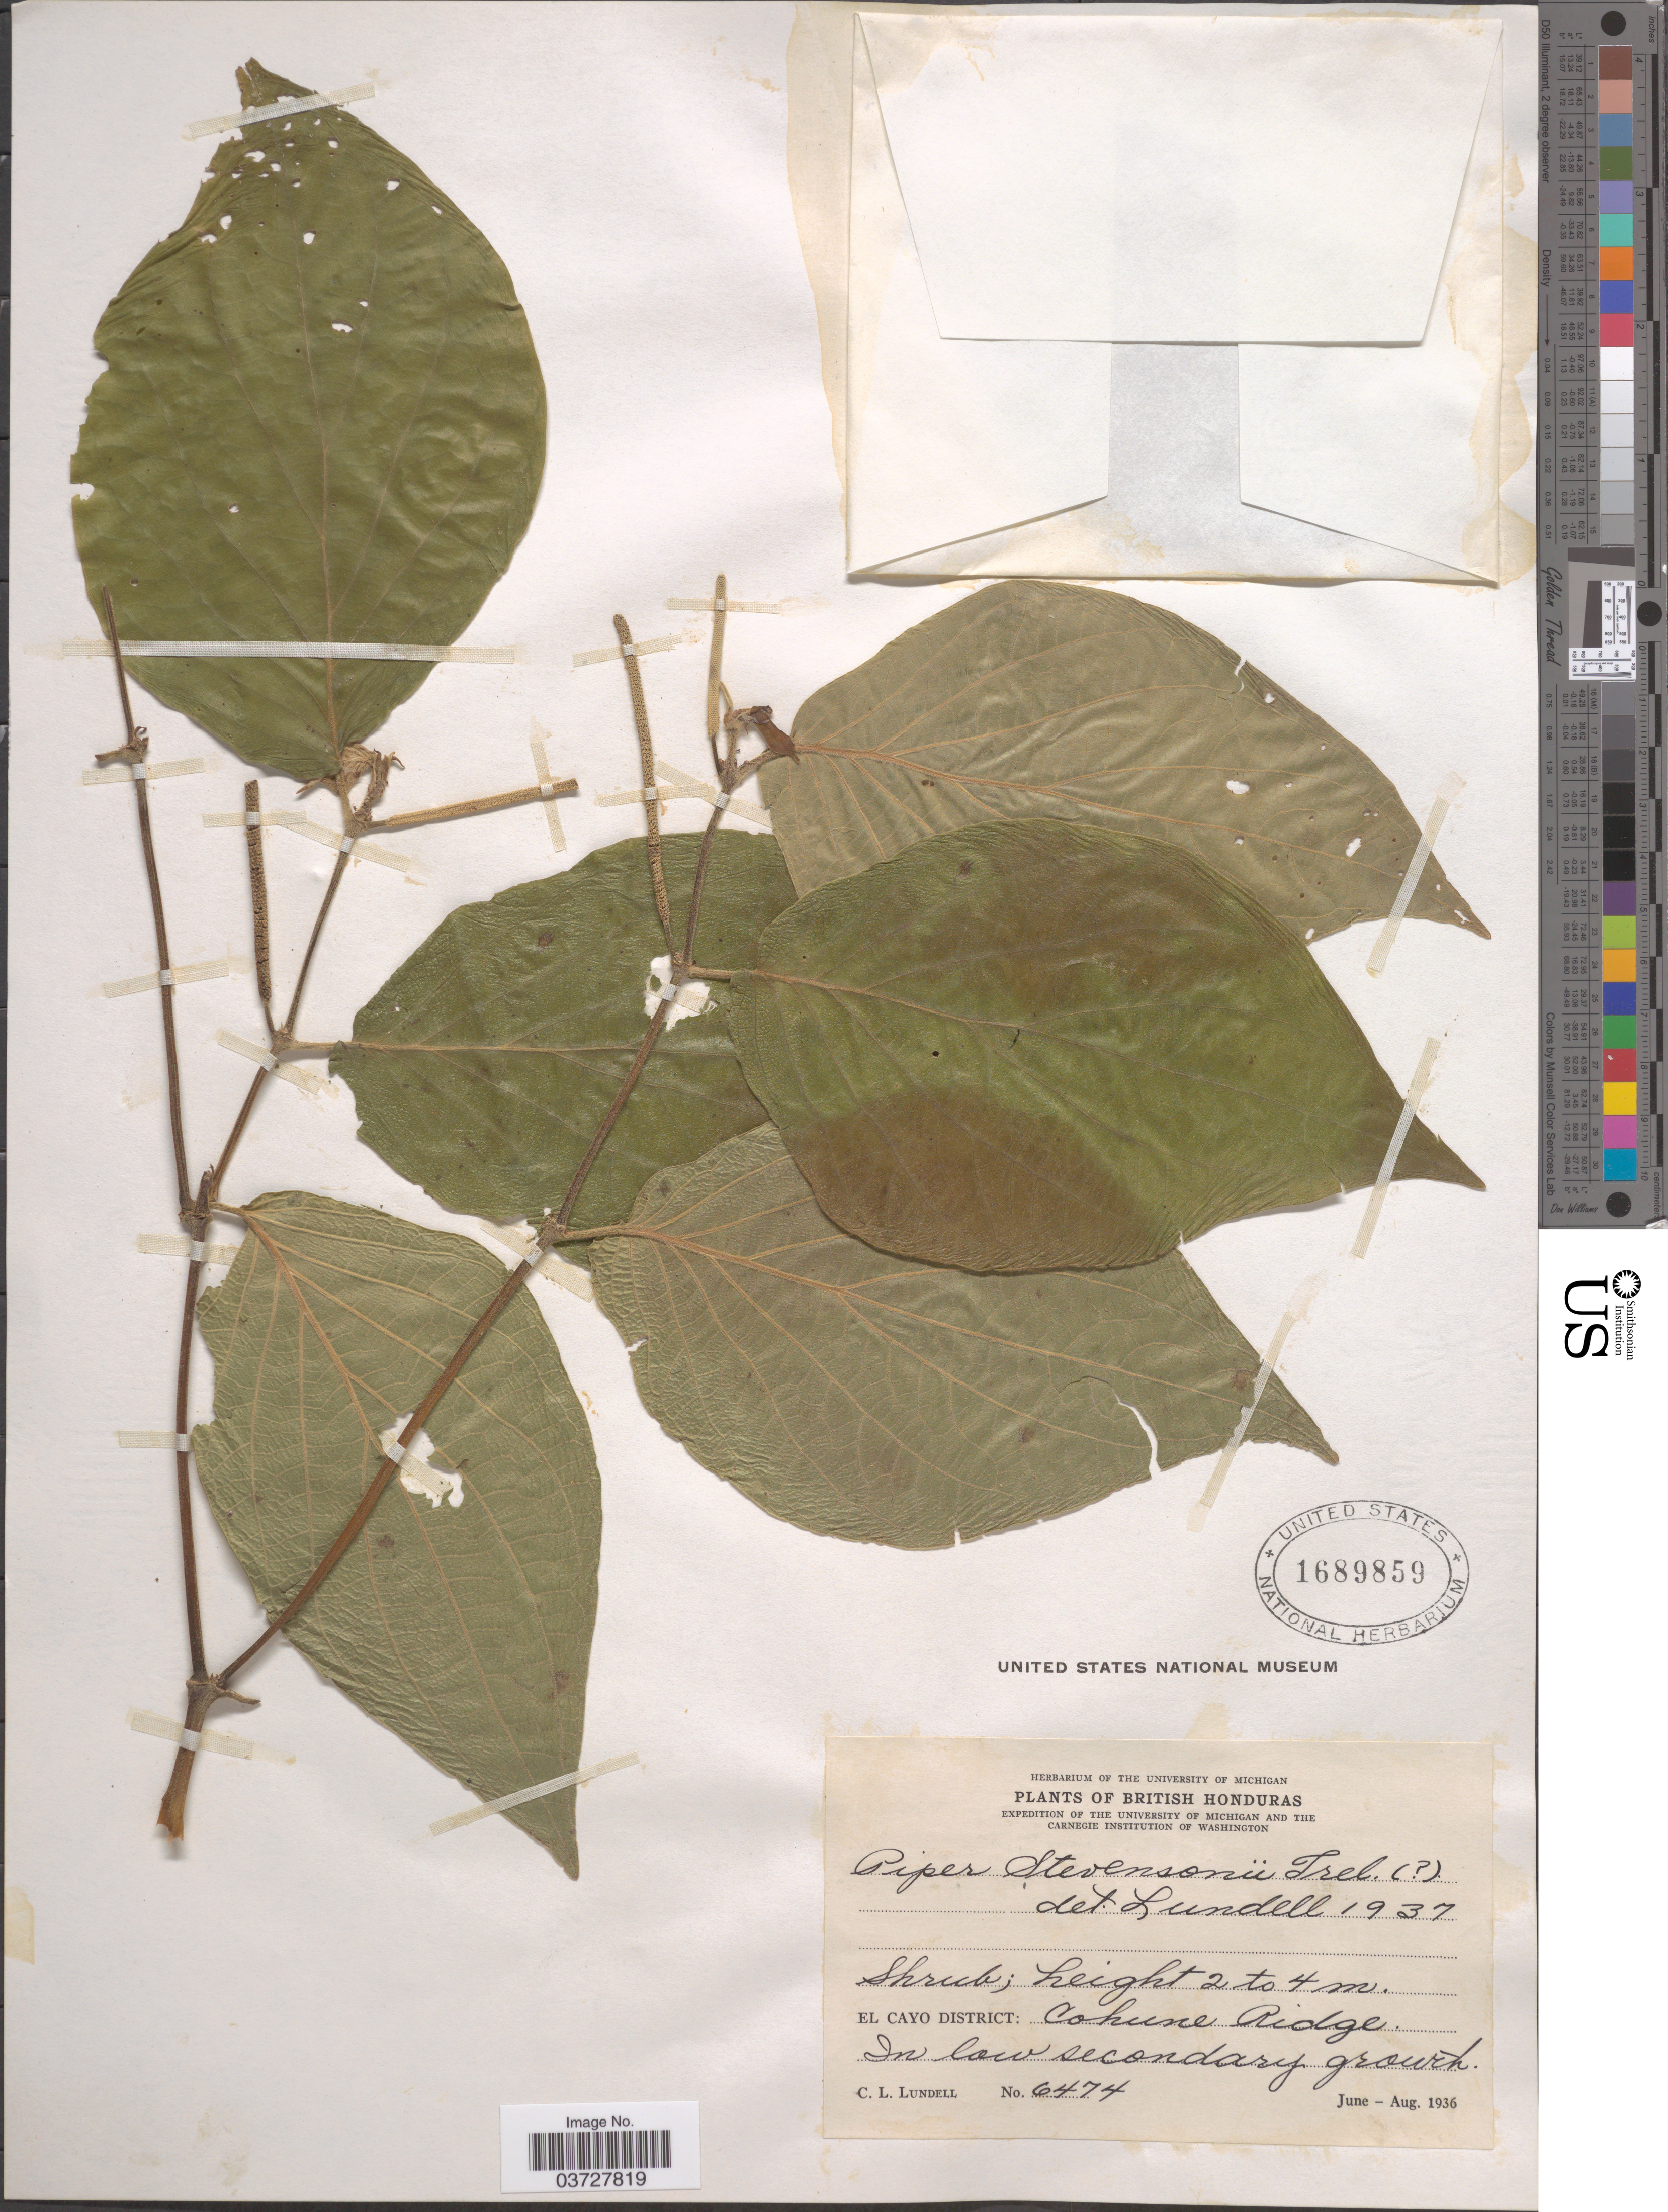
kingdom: Plantae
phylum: Tracheophyta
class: Magnoliopsida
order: Piperales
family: Piperaceae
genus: Piper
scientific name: Piper stevensonii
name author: Trel.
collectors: C. L. Lundell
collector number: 6474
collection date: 1936-06/1936-08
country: Belize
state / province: Cayo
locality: British Honduras. El Cayo District: Cohune Ridge.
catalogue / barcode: US 1689859